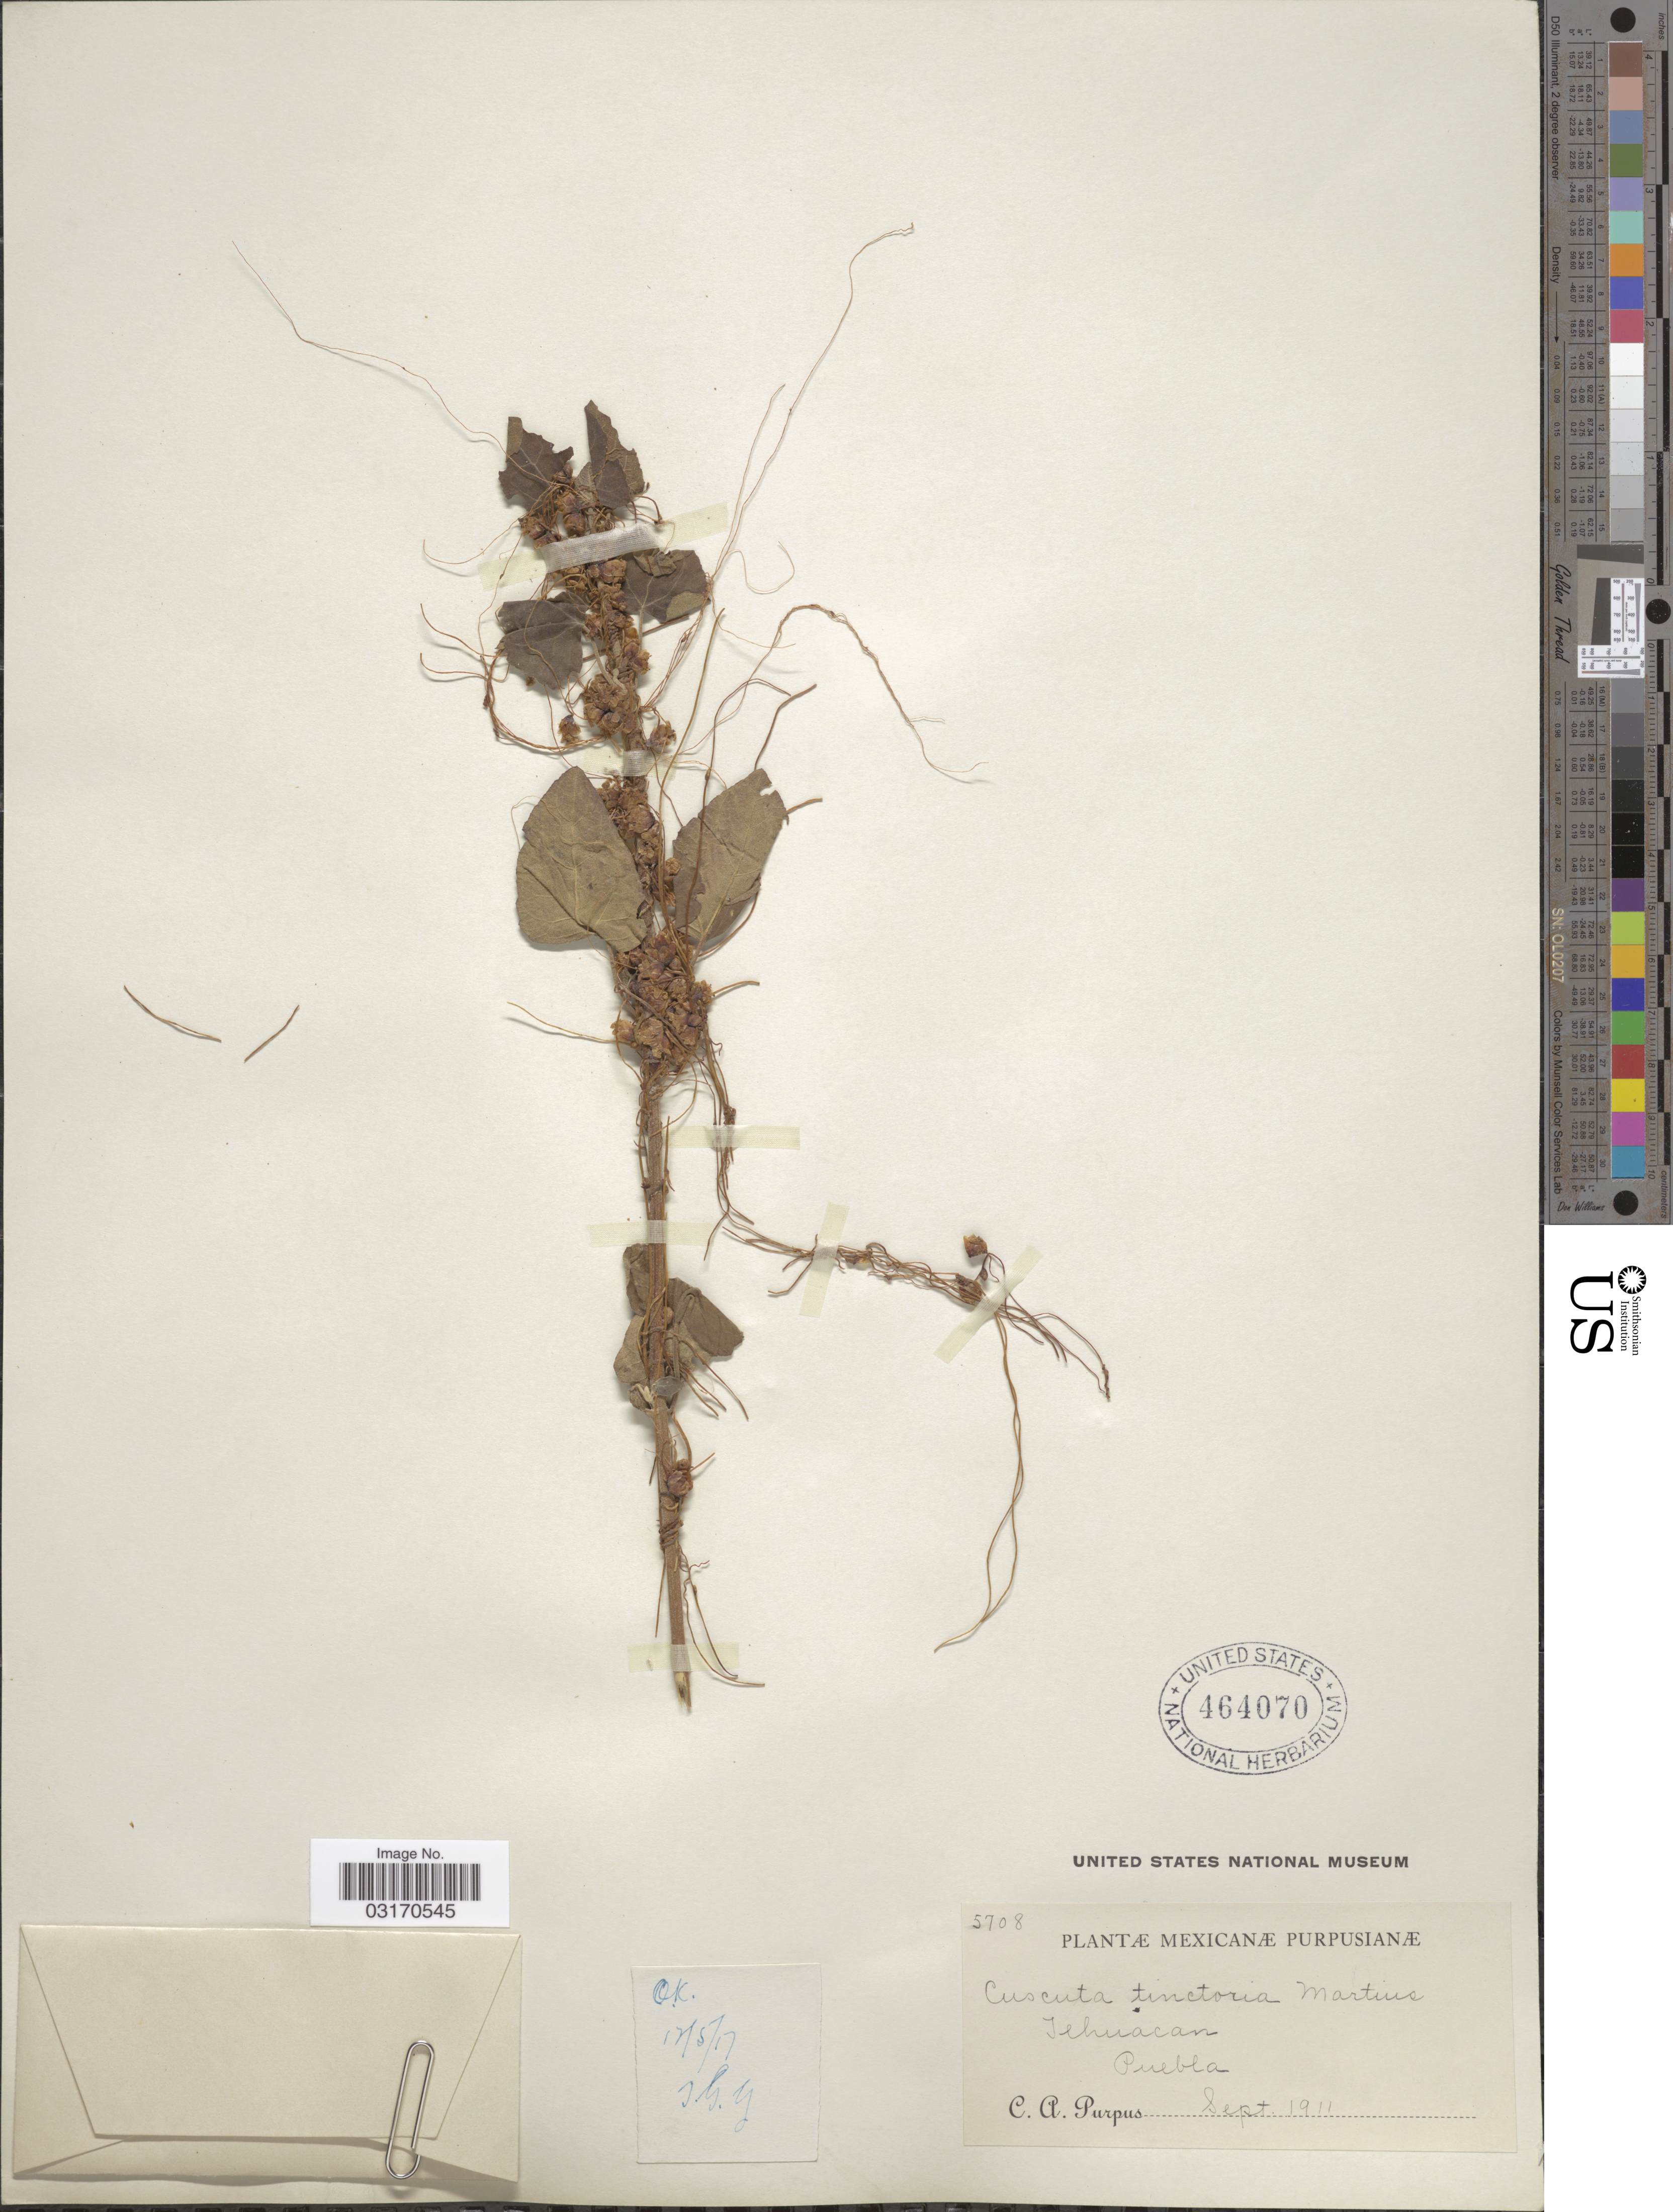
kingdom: Plantae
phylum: Tracheophyta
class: Magnoliopsida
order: Solanales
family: Convolvulaceae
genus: Cuscuta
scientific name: Cuscuta tinctoria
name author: Mart. ex Engelm.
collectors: C. A. Purpus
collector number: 5708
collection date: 1911-09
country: Mexico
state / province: Puebla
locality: Tehuacan.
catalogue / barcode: US 464070